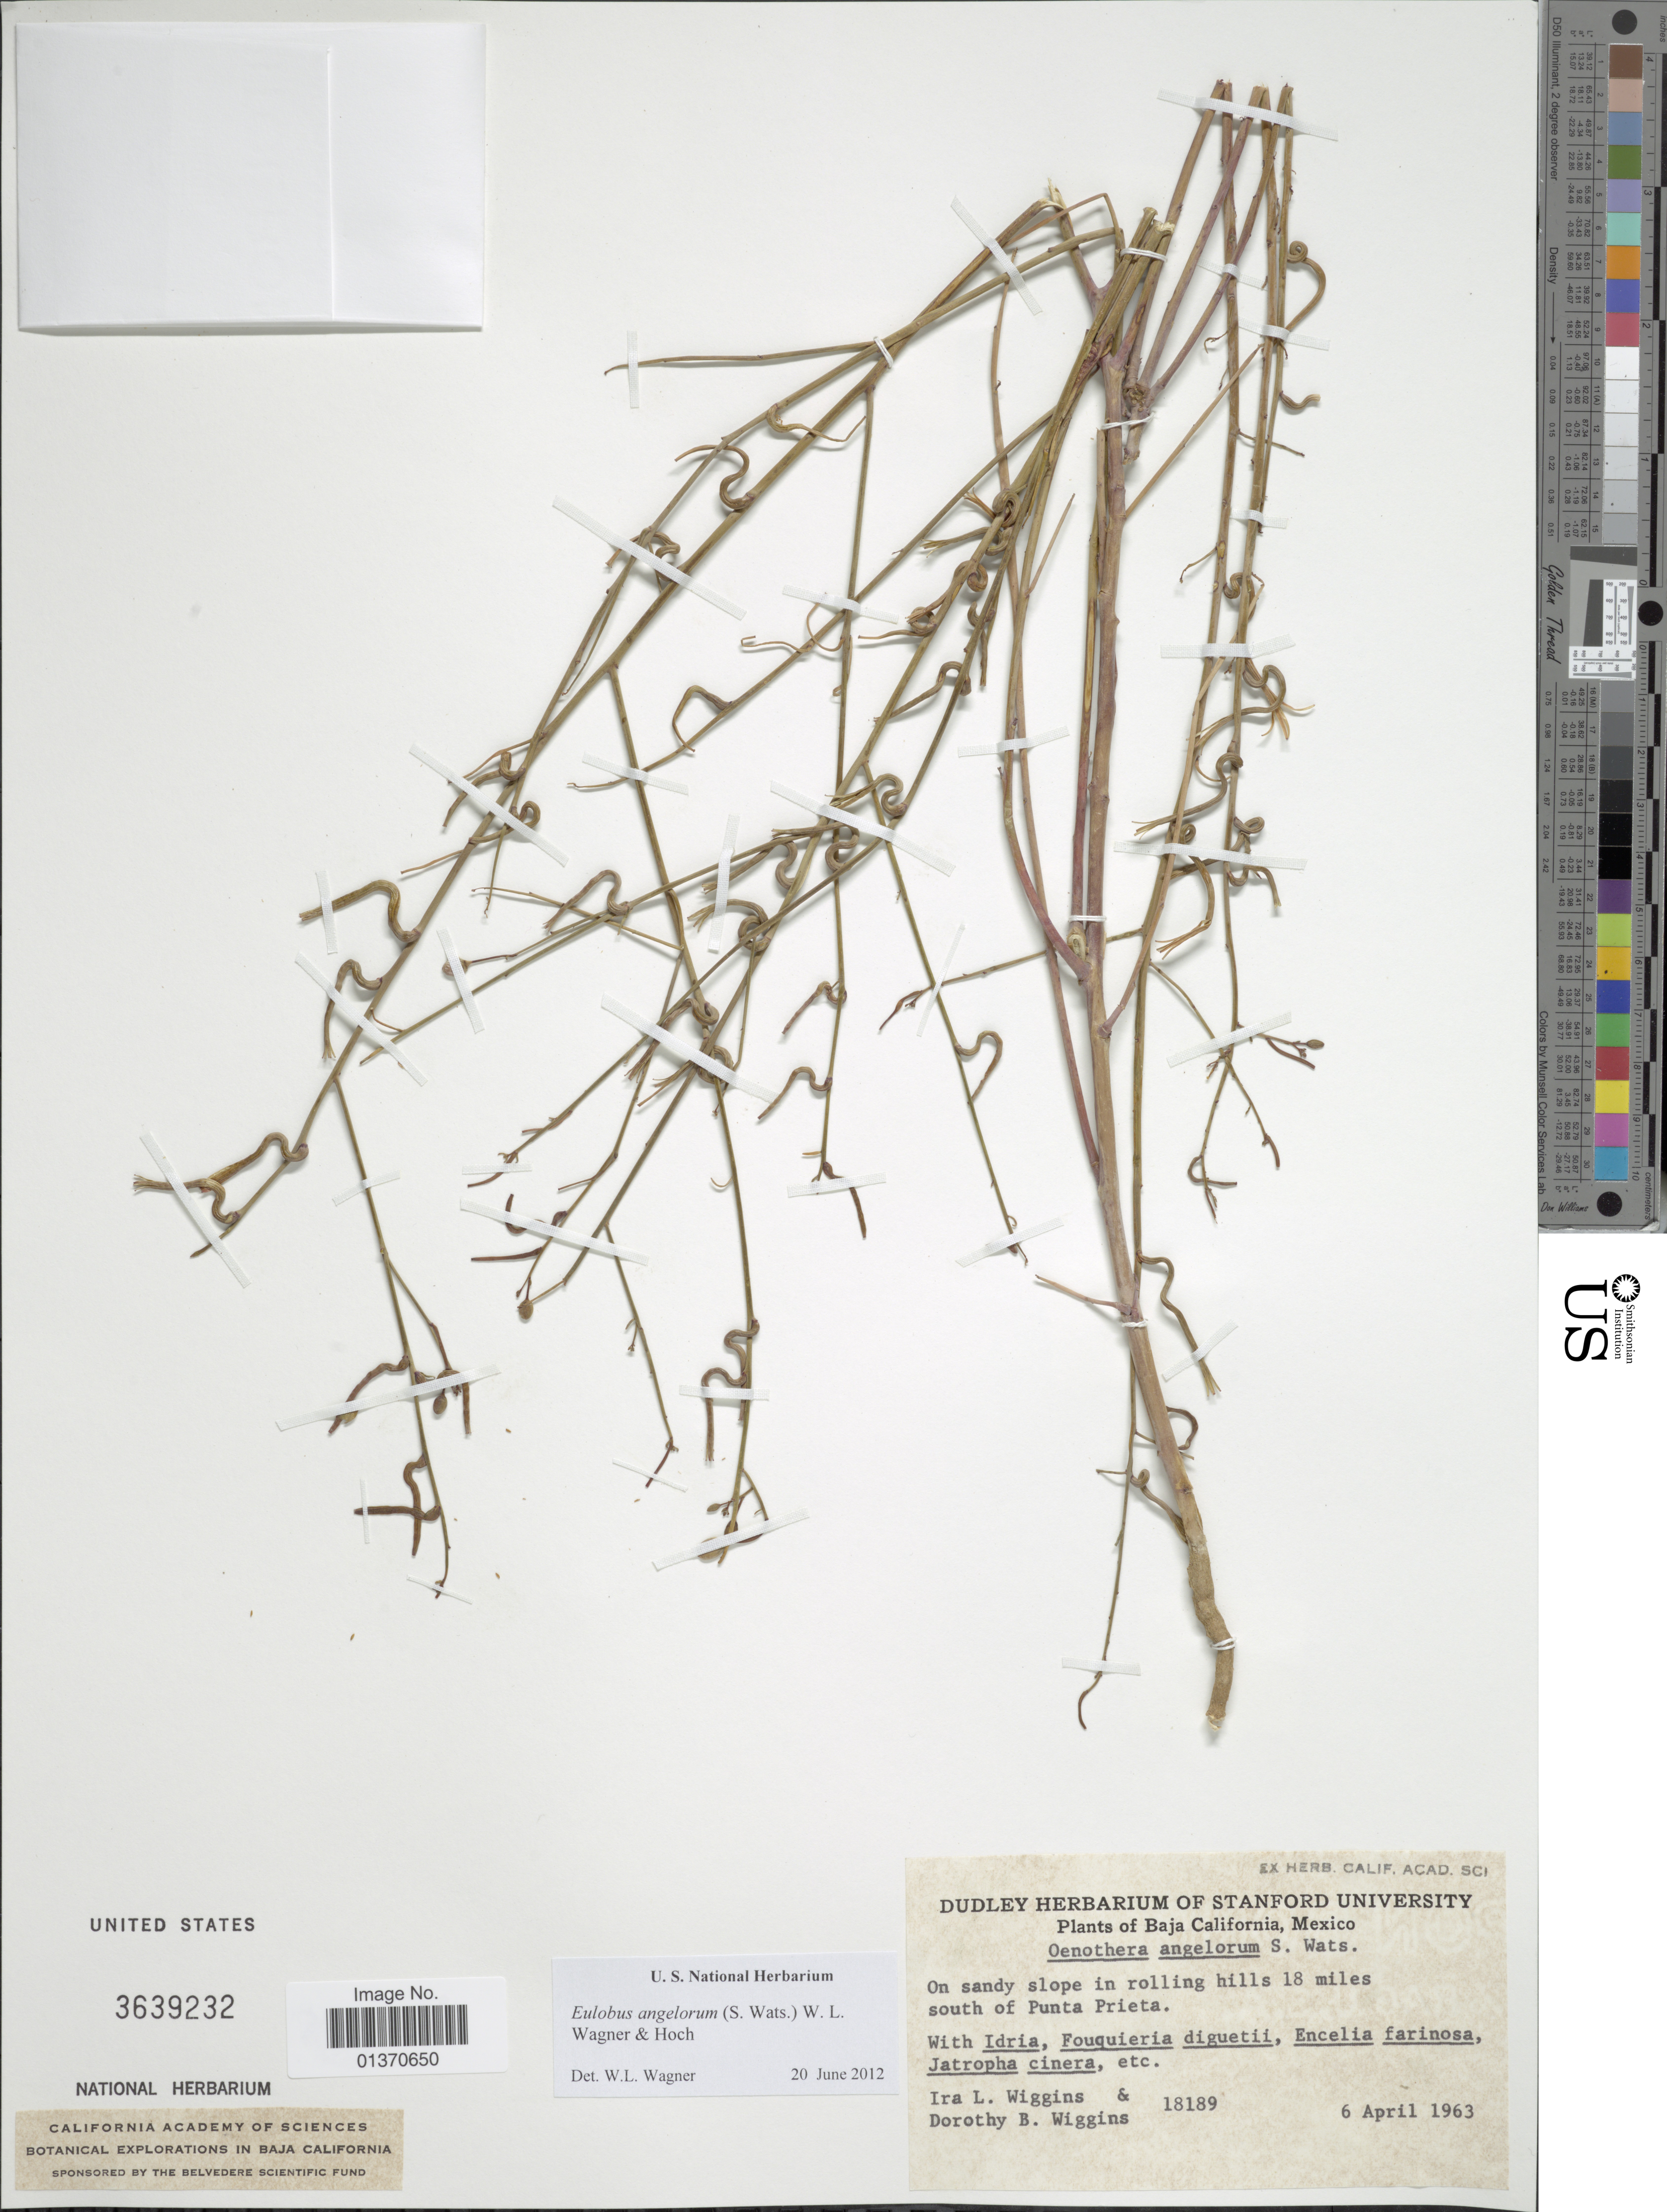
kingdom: Plantae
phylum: Tracheophyta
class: Magnoliopsida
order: Myrtales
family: Onagraceae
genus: Eulobus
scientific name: Eulobus angelorum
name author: (S. Watson) W.L. Wagner & Hoch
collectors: I. L. Wiggins & D. B. Wiggins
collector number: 18189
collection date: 1963-04-06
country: Mexico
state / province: Baja California Norte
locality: On sandy slope in rolling hills 18 miles south of Punta Prieta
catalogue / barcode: US 3639232